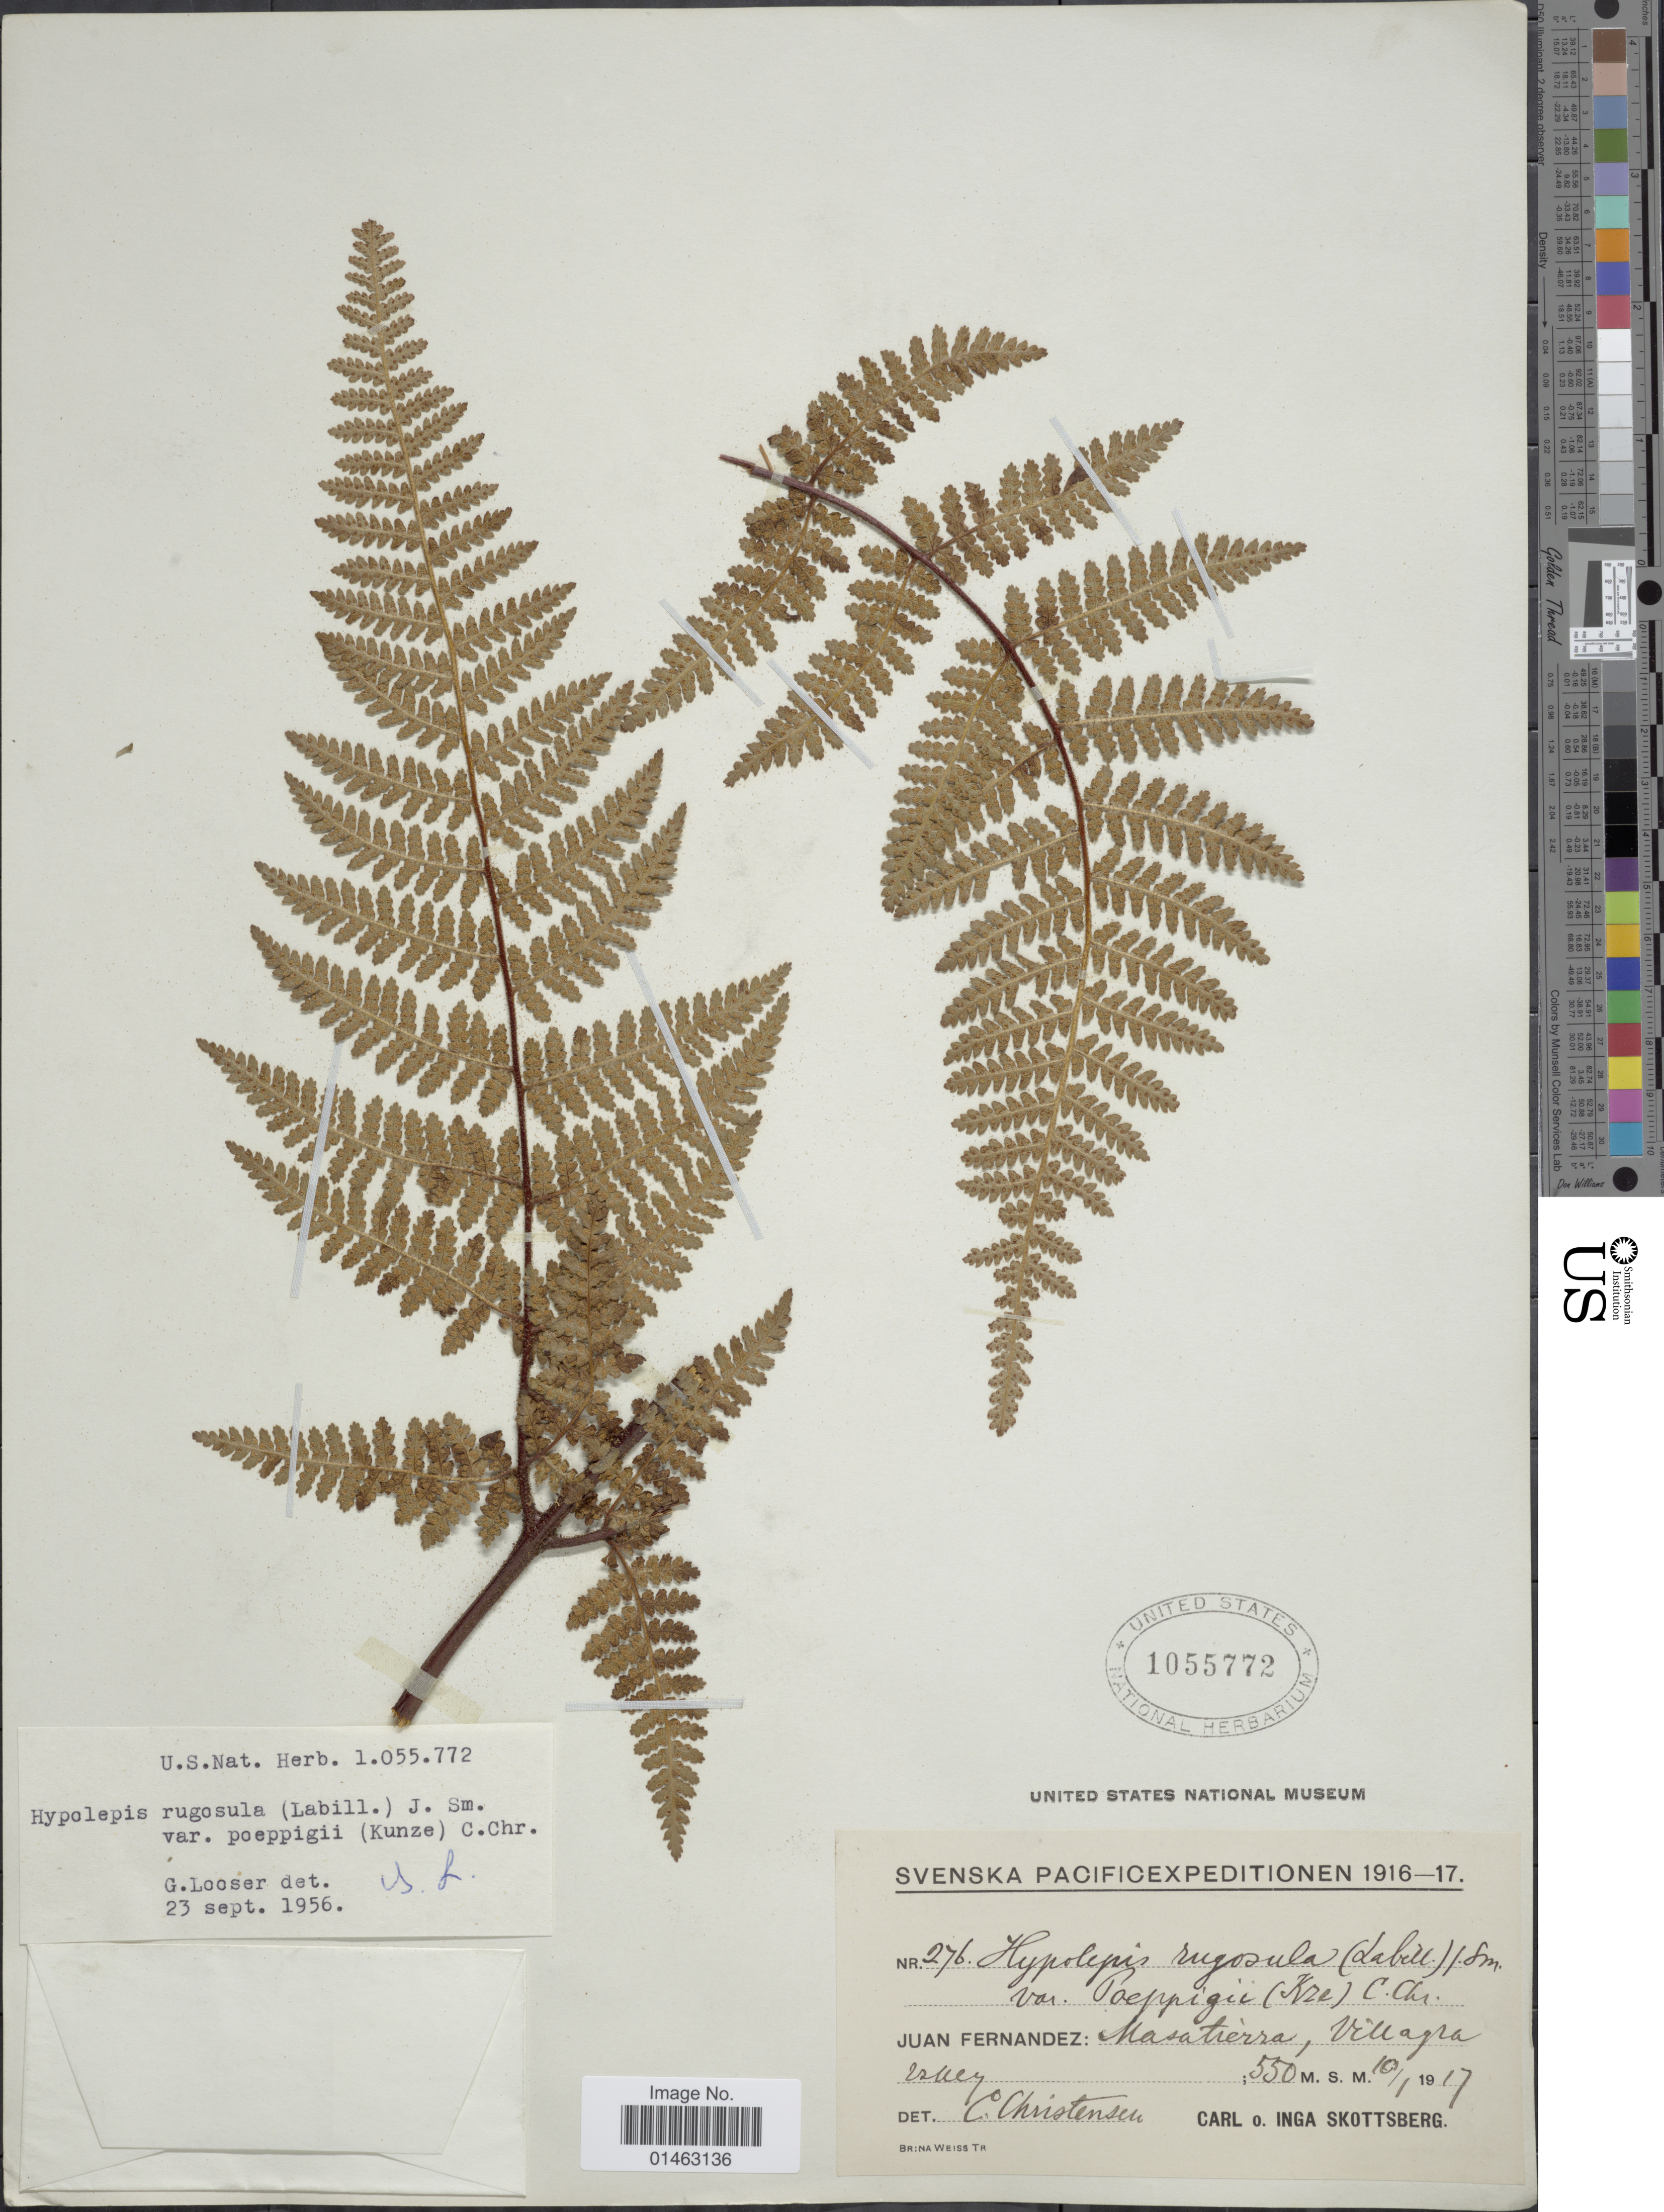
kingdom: Plantae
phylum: Tracheophyta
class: Polypodiopsida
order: Polypodiales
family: Dennstaedtiaceae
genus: Hypolepis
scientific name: Hypolepis rugosula var. poeppigii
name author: C. Chr. ex Skottsb.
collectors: I. Skottsberg & C. Skottsberg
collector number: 276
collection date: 1917-01-10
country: Chile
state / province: Valparaíso (V)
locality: Juan Fernandez: Masatierra, Villagra.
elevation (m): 550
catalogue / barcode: US 1055772